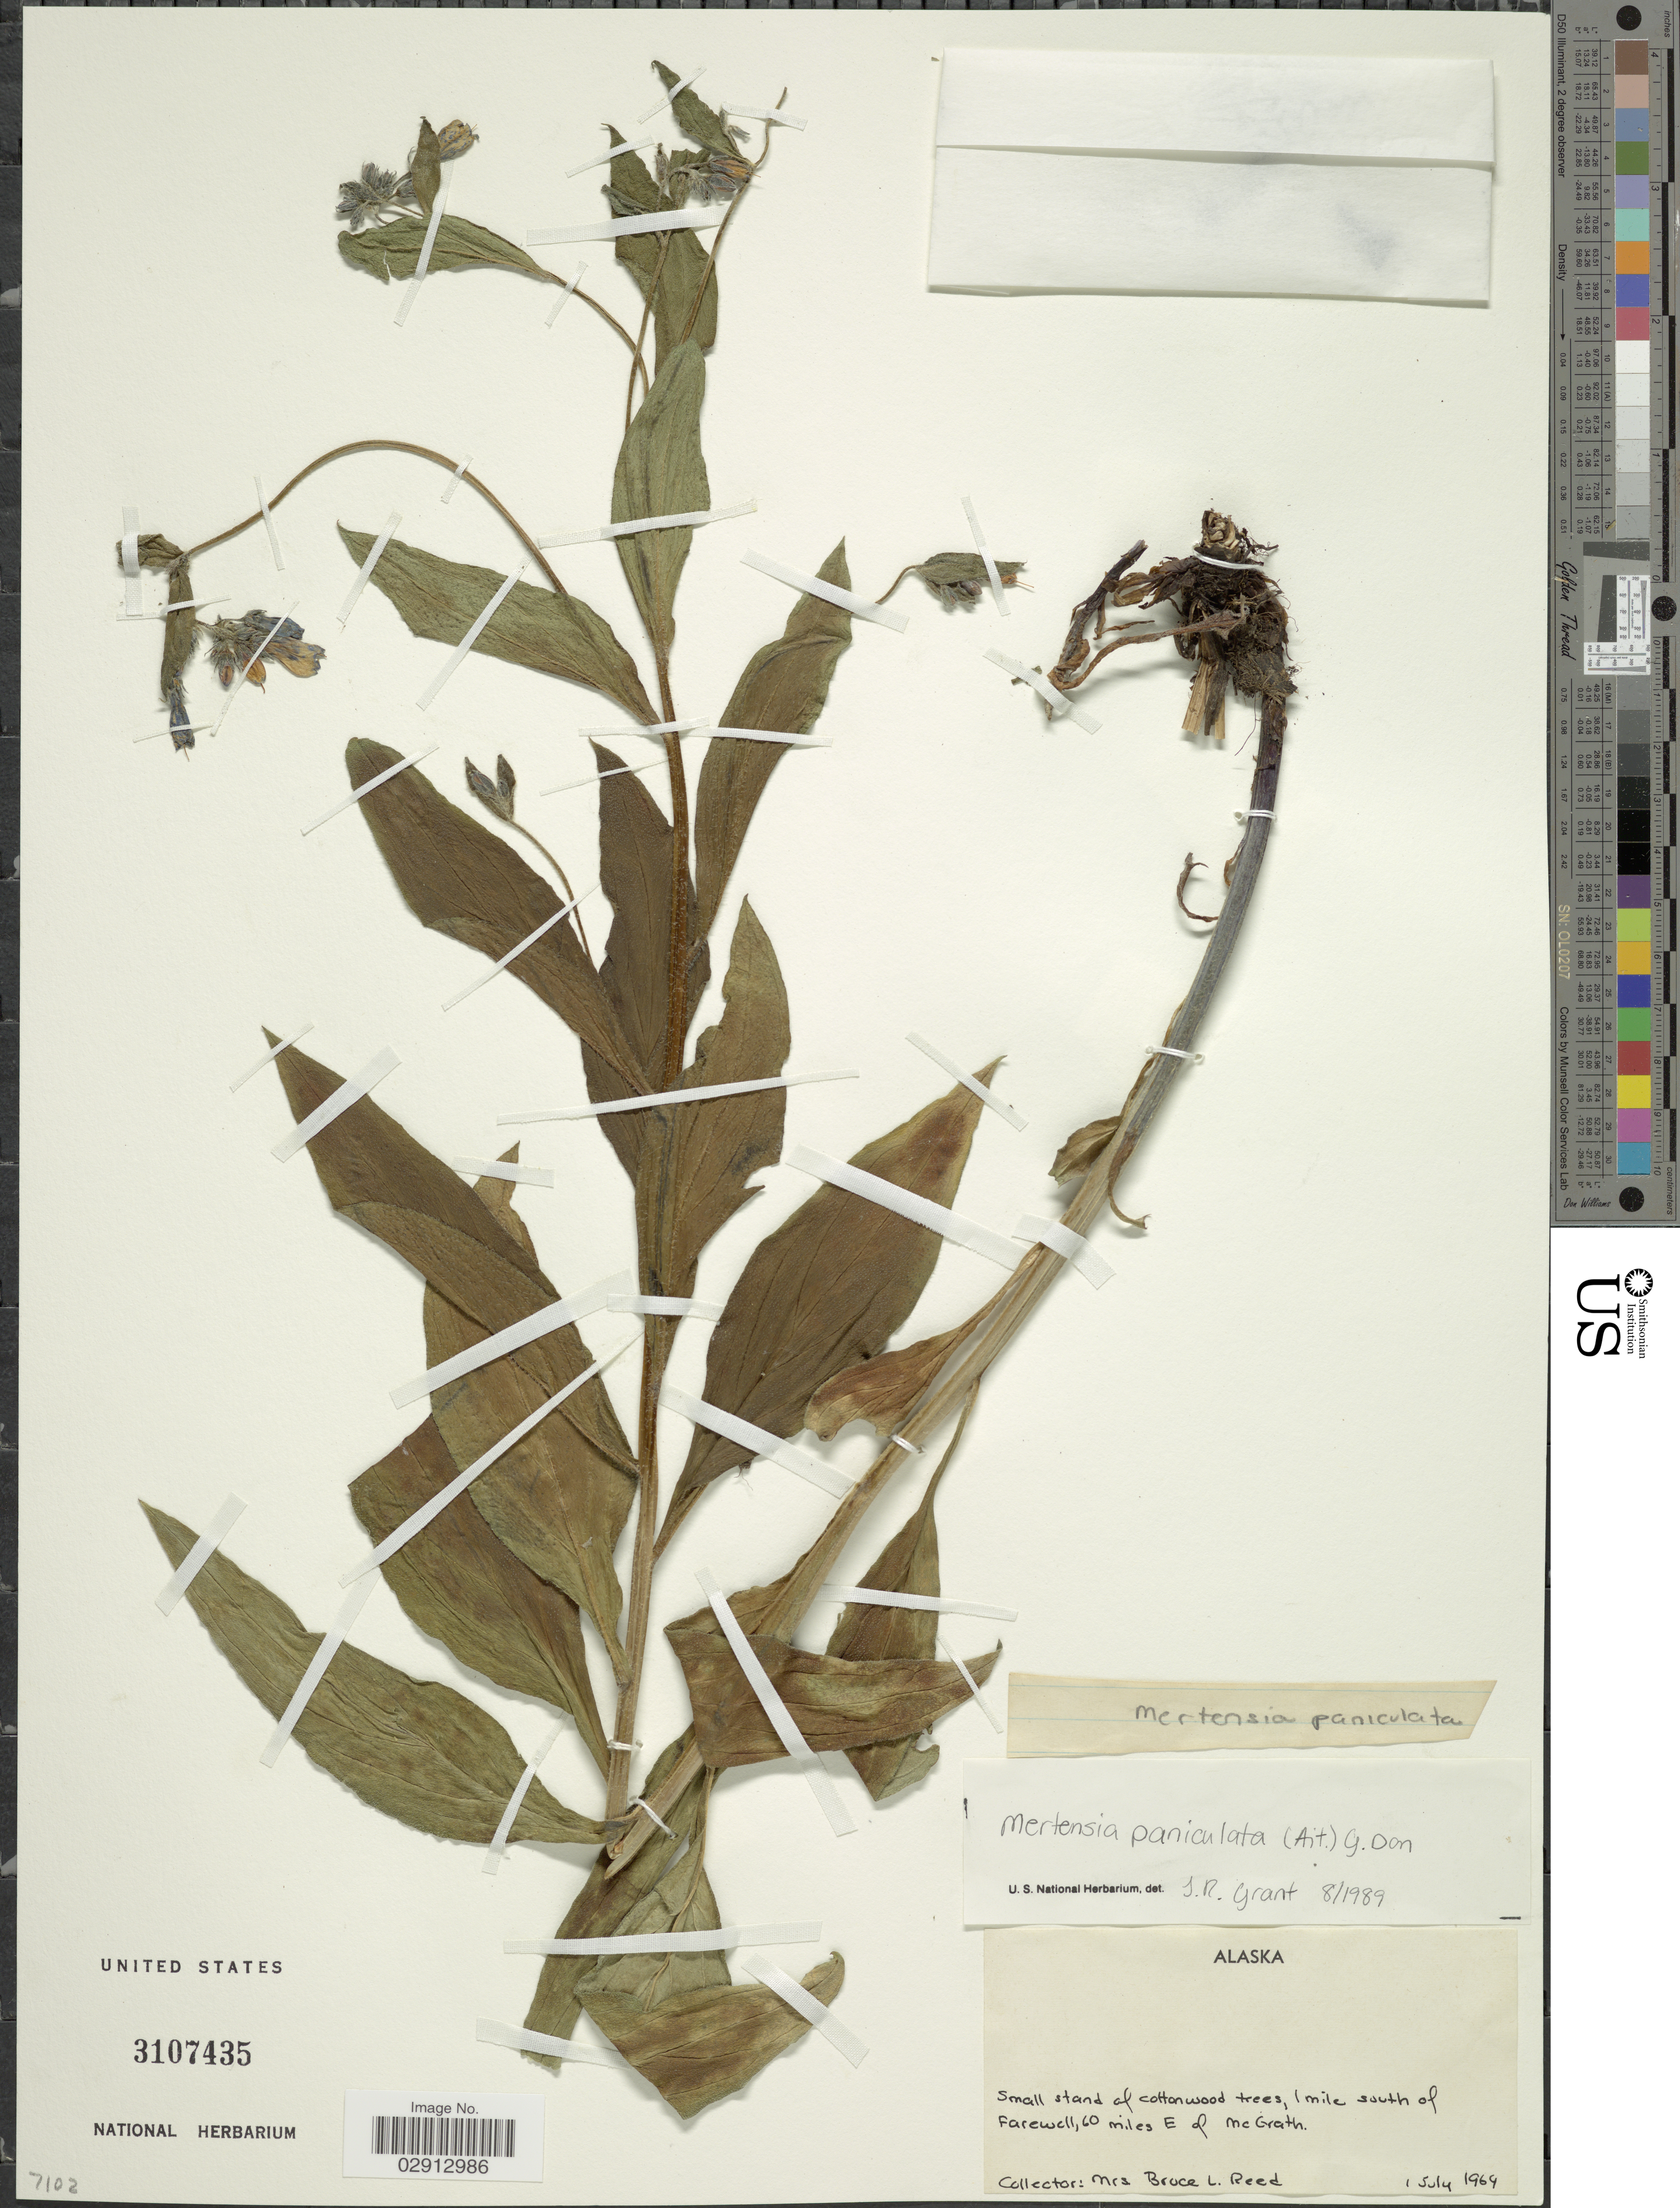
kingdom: Plantae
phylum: Tracheophyta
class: Magnoliopsida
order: Boraginales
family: Boraginaceae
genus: Mertensia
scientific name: Mertensia paniculata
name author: (Aiton) G. Don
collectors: B. Reed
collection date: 1964-07-01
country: United States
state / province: Alaska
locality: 1 miles south of Farewell, 60 miles E of McGrath.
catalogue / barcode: US 3107435